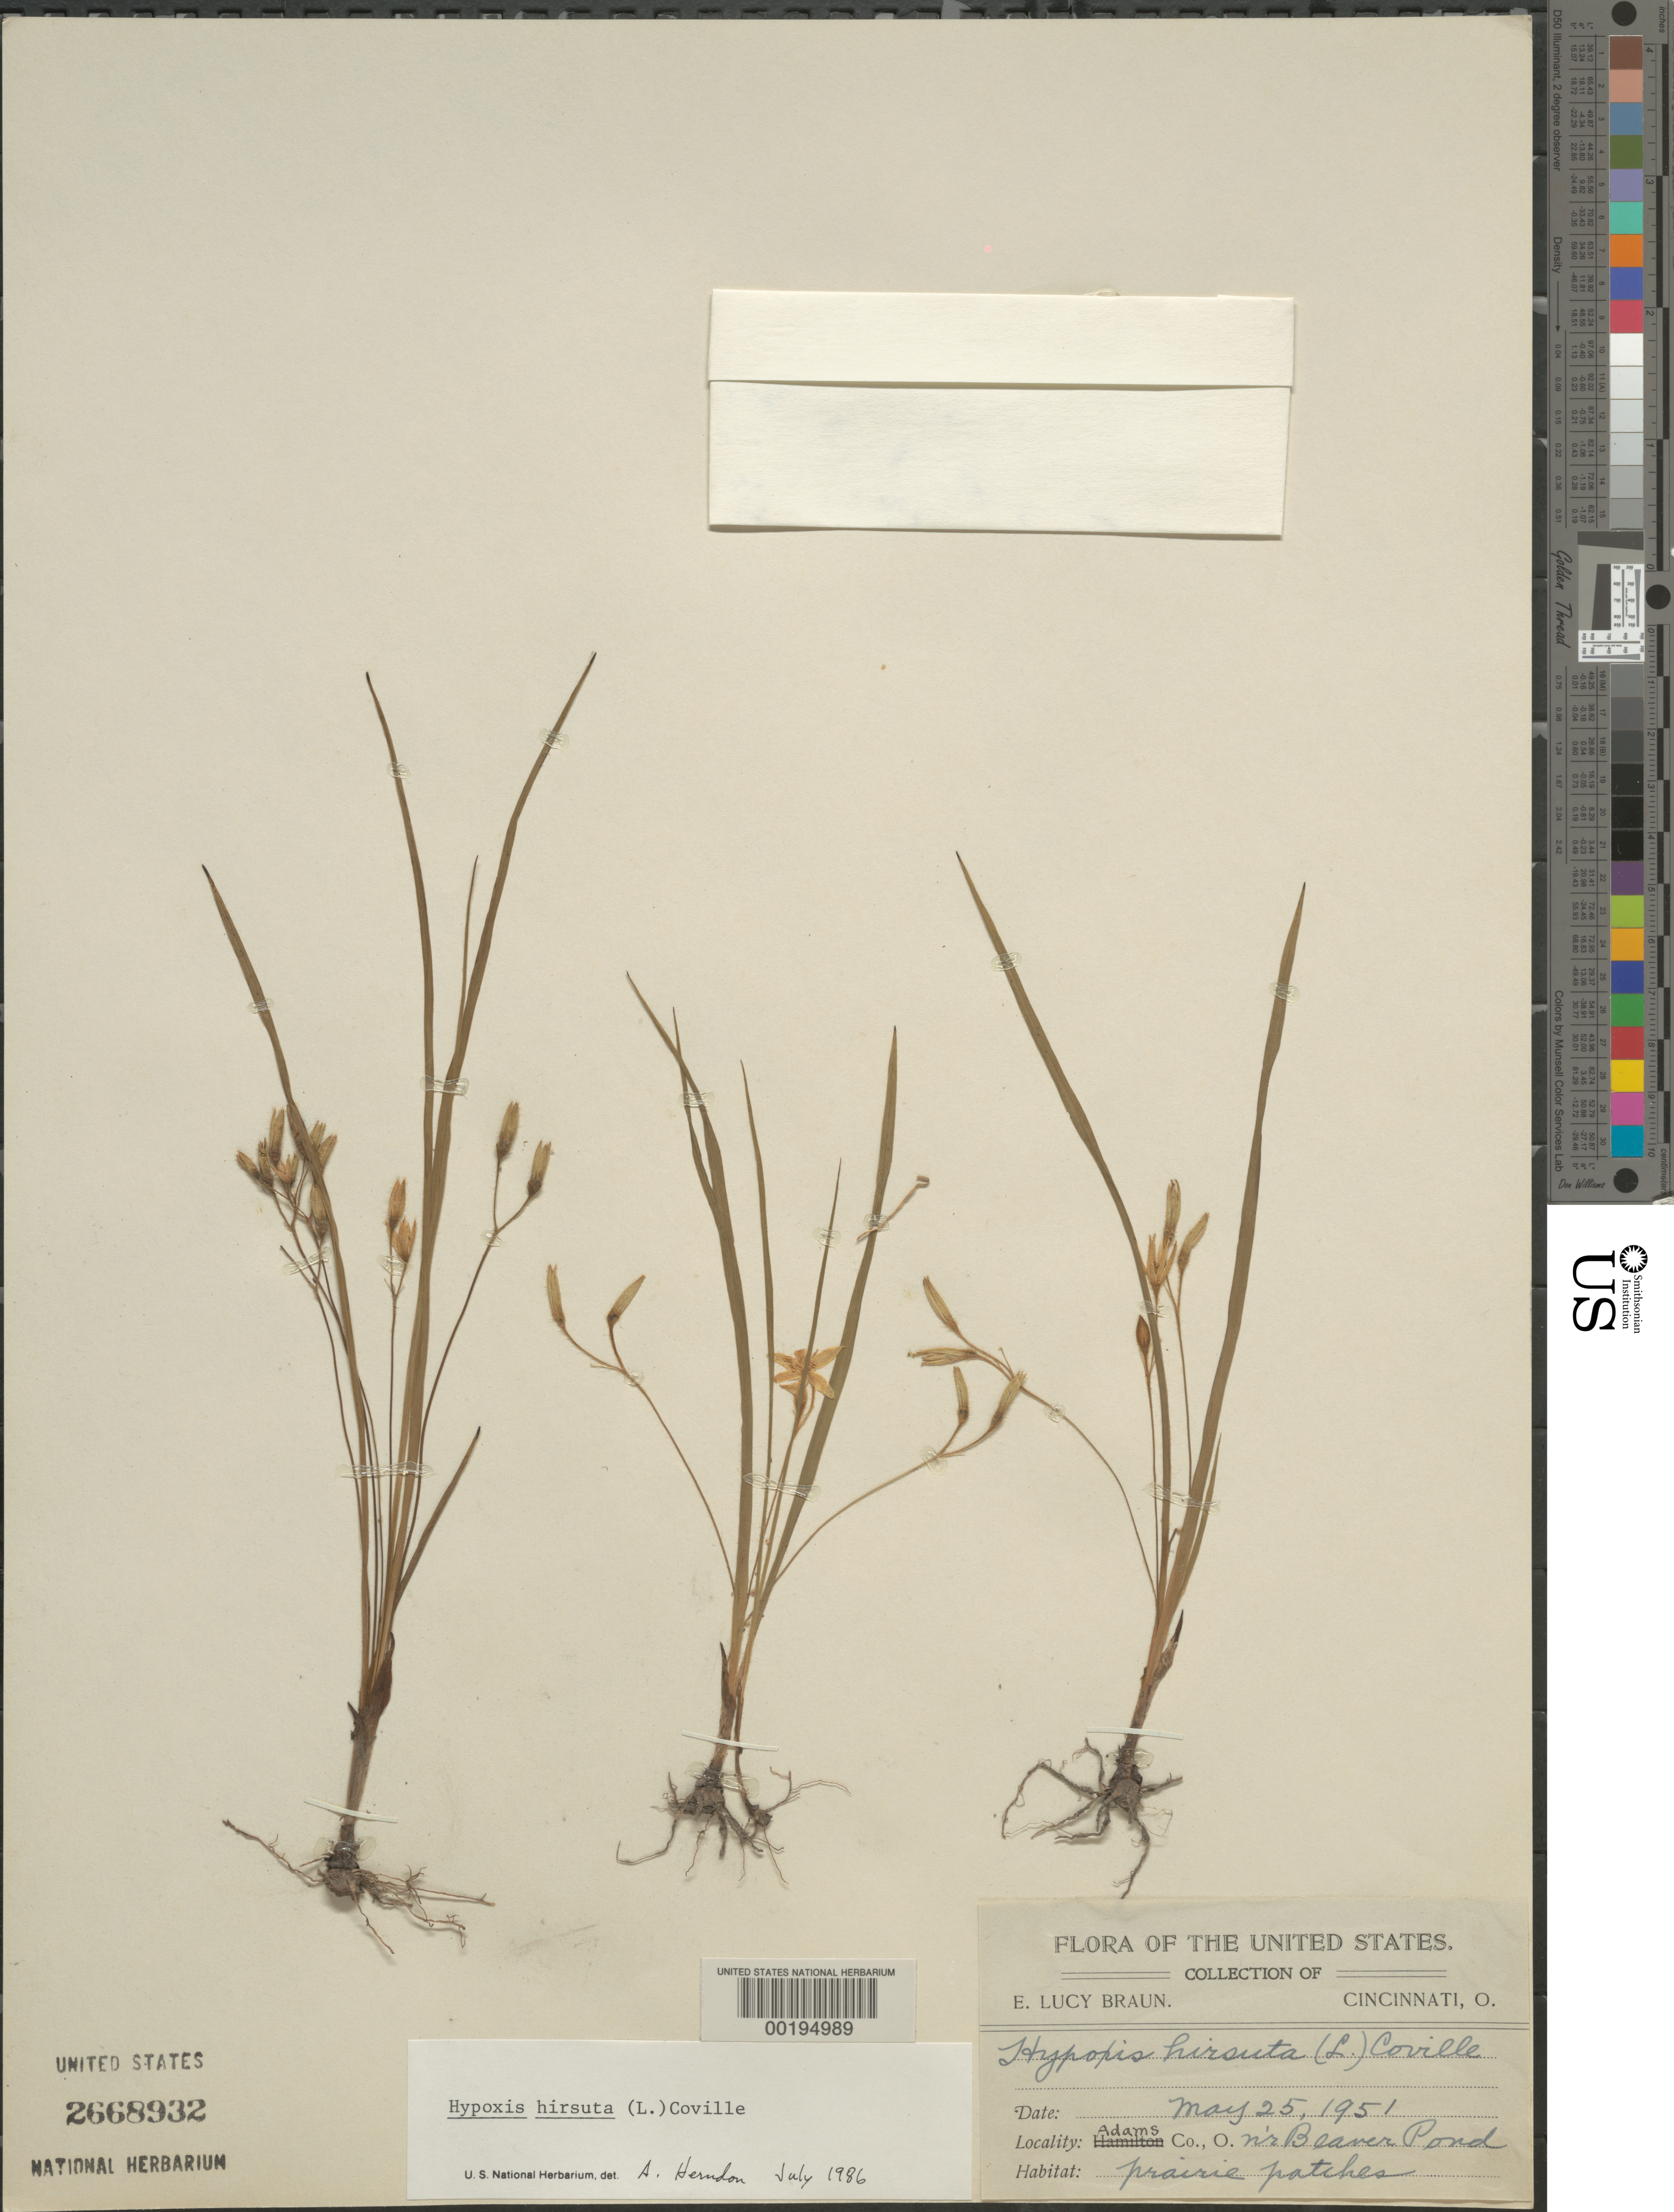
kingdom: Plantae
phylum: Tracheophyta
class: Liliopsida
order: Asparagales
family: Hypoxidaceae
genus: Hypoxis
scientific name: Hypoxis hirsuta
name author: (L.) Coville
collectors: E. L. Braun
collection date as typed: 25 May 1951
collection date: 1951-05-25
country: United States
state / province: Ohio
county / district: Adams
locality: Near beaver pond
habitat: Prairie patches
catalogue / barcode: US 2668932